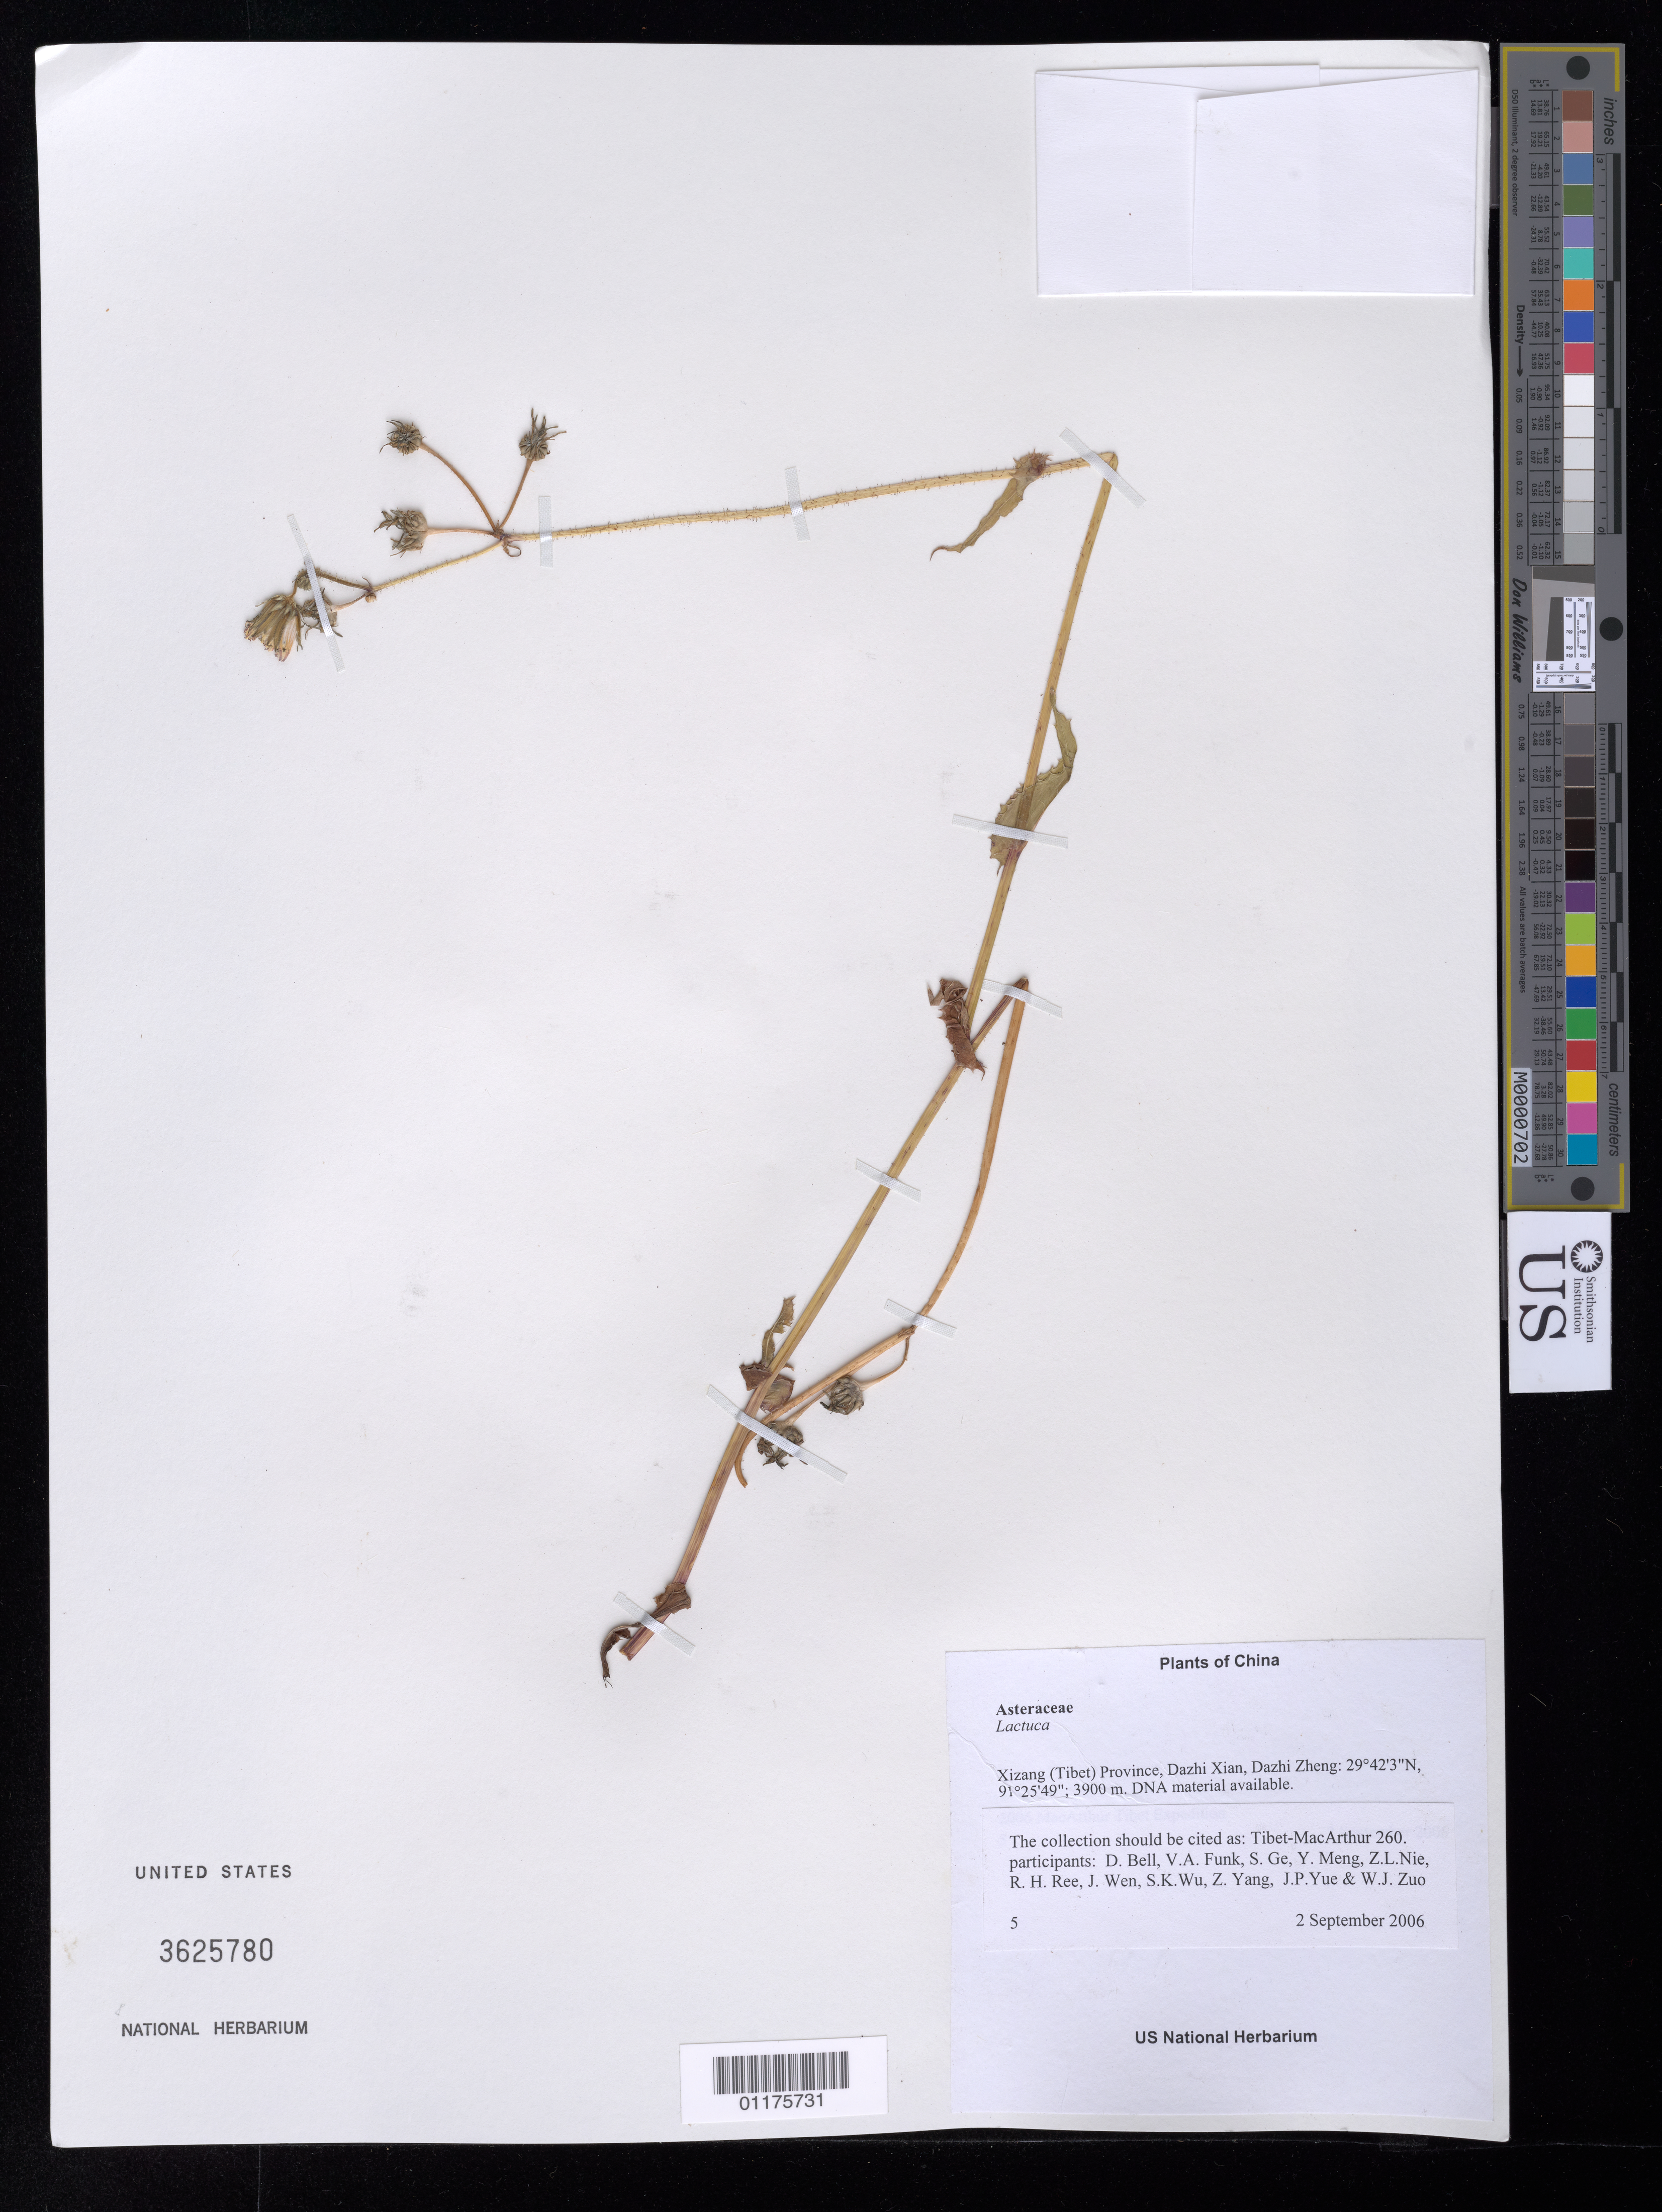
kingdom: Plantae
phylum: Tracheophyta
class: Magnoliopsida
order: Asterales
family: Asteraceae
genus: Lactuca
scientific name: Lactuca sp.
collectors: Tibet-MacArthur, D. A. Bell, V. Funk, S. Ge, Y. Meng, Z. Nie, R. Ree, J. Wen, S. K. Wu, Z. Yang, J. Yue & W. Zuo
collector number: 5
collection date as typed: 02 Sep 2006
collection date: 2006-09-02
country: China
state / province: Xizang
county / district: Dazhi Xian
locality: Dazhi Zheng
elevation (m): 3900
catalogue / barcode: US 3625780